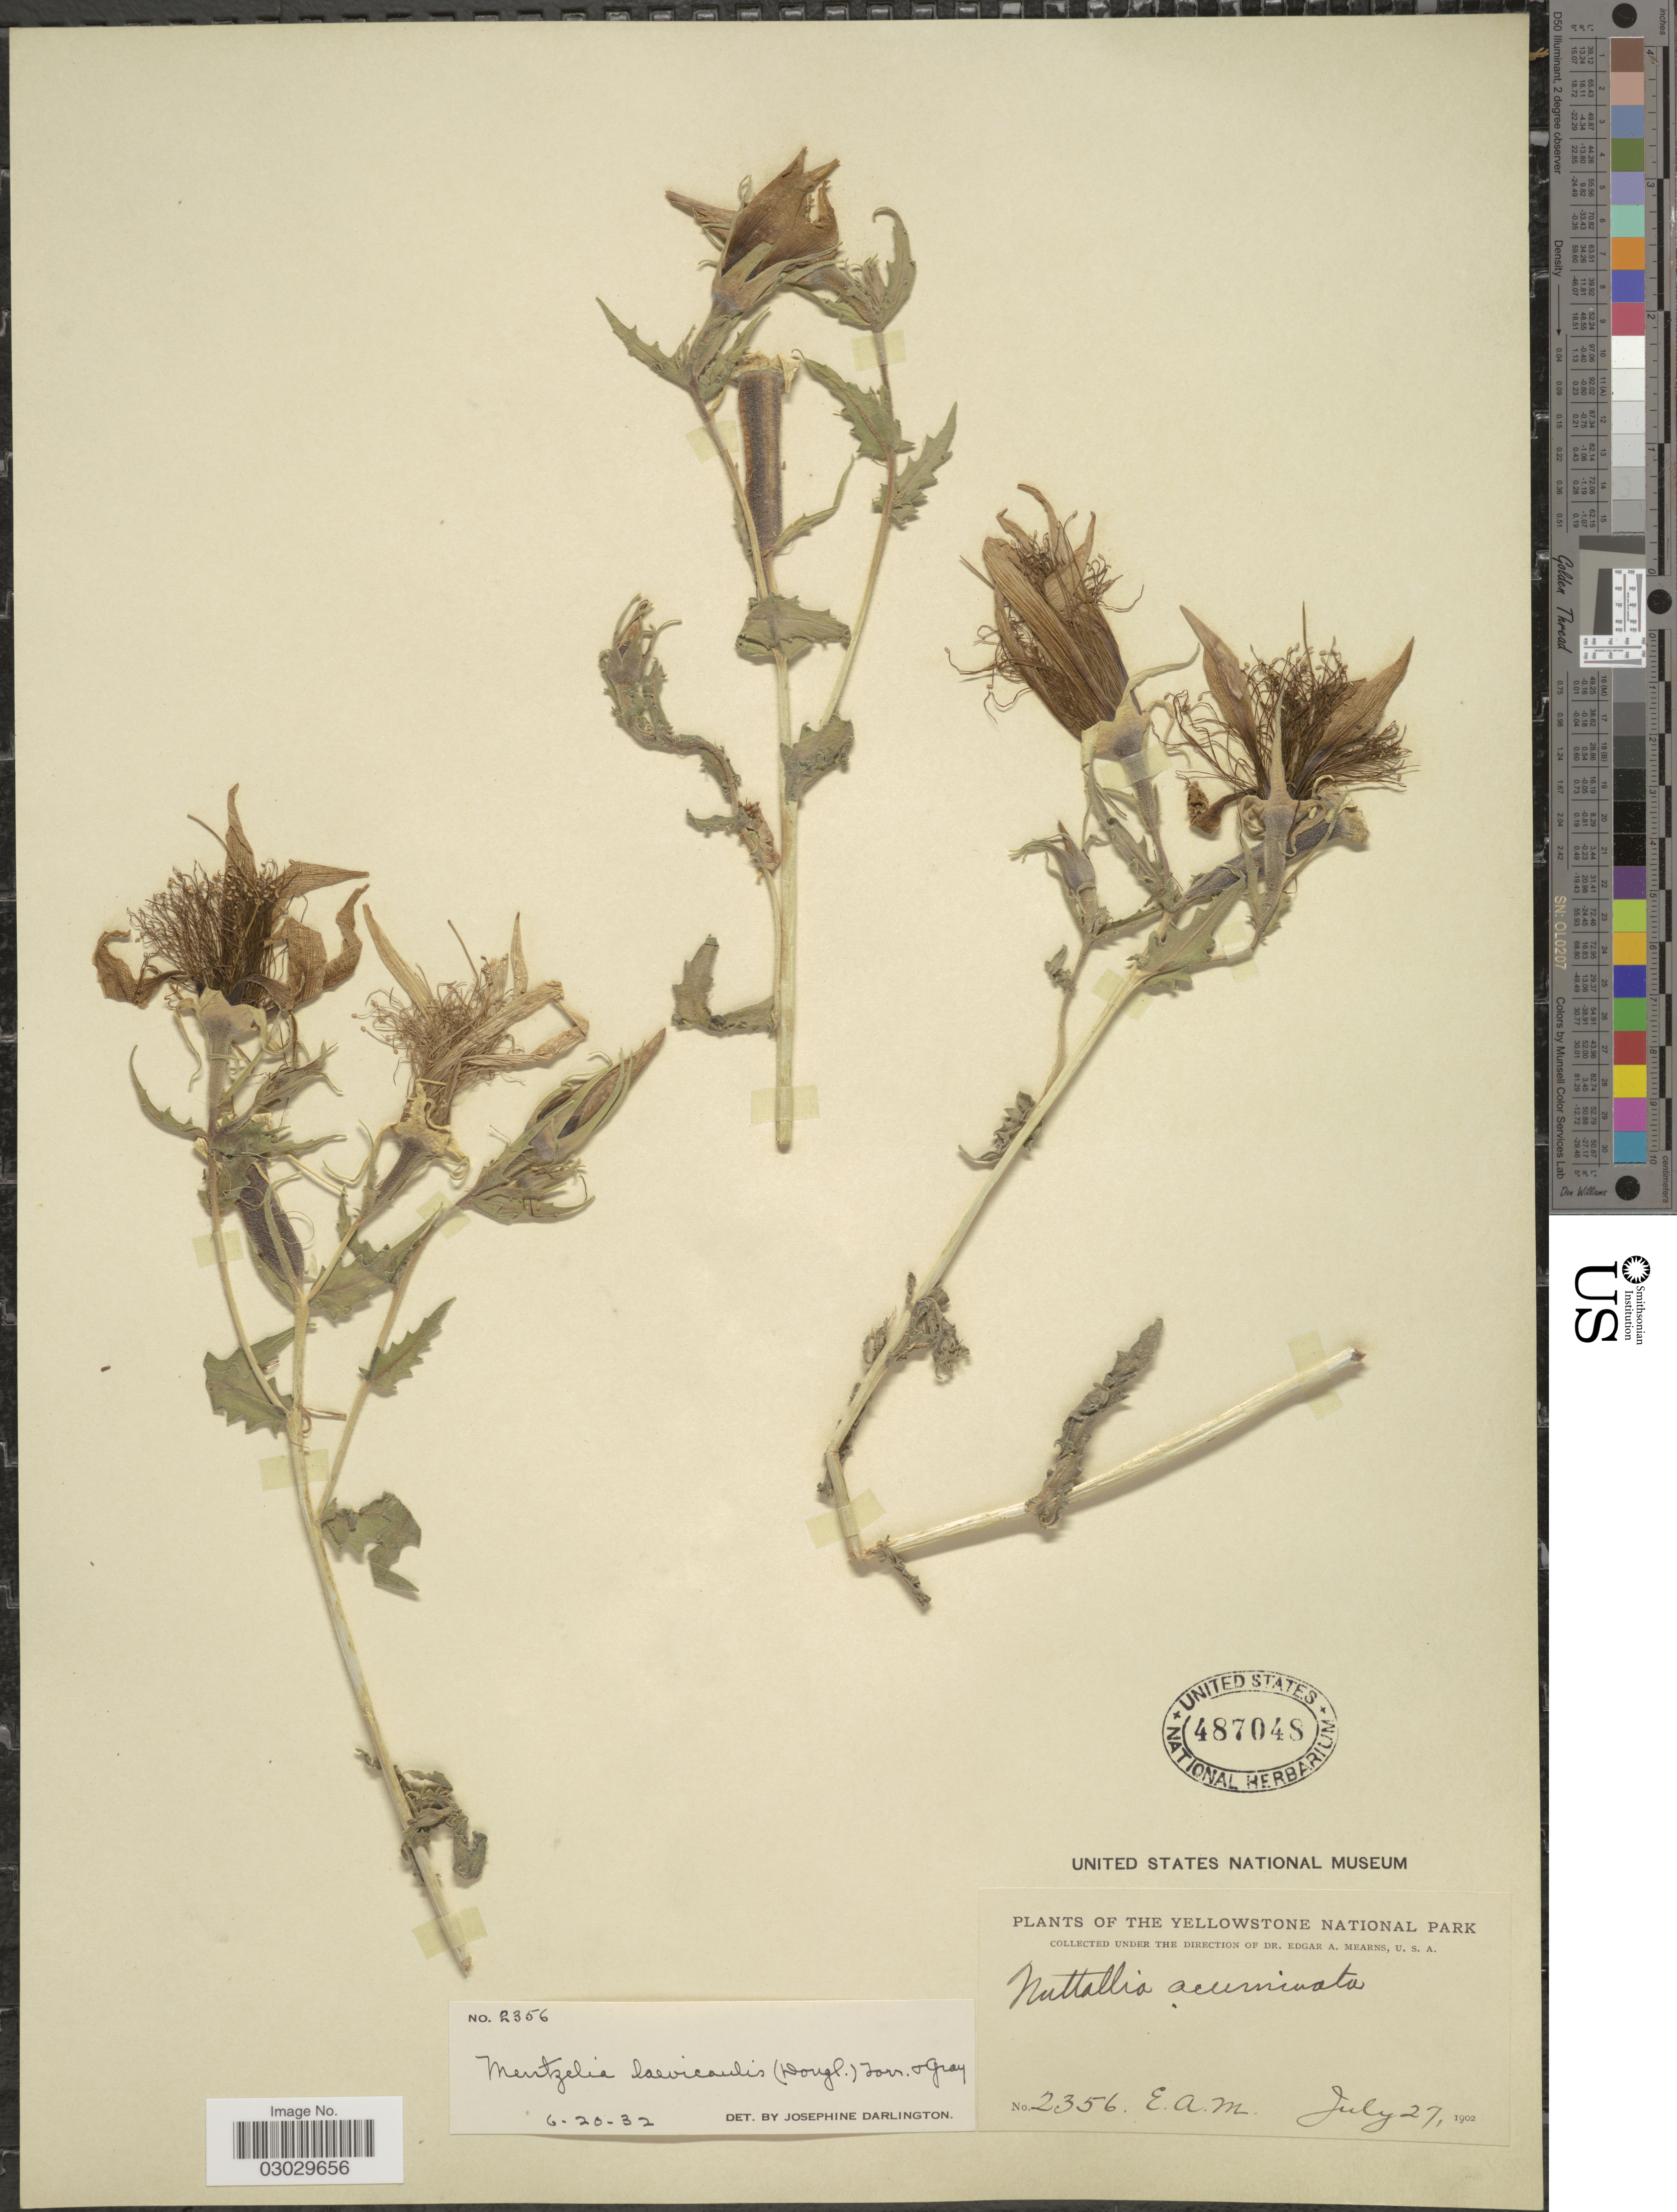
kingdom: Plantae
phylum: Tracheophyta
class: Magnoliopsida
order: Cornales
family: Loasaceae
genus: Mentzelia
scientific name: Mentzelia laevicaulis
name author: (Douglas ex Hook.) Torr. & A. Gray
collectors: E. A. Mearns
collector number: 2356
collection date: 1902-07-27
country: United States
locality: Yellowstone National Park.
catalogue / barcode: US 487048